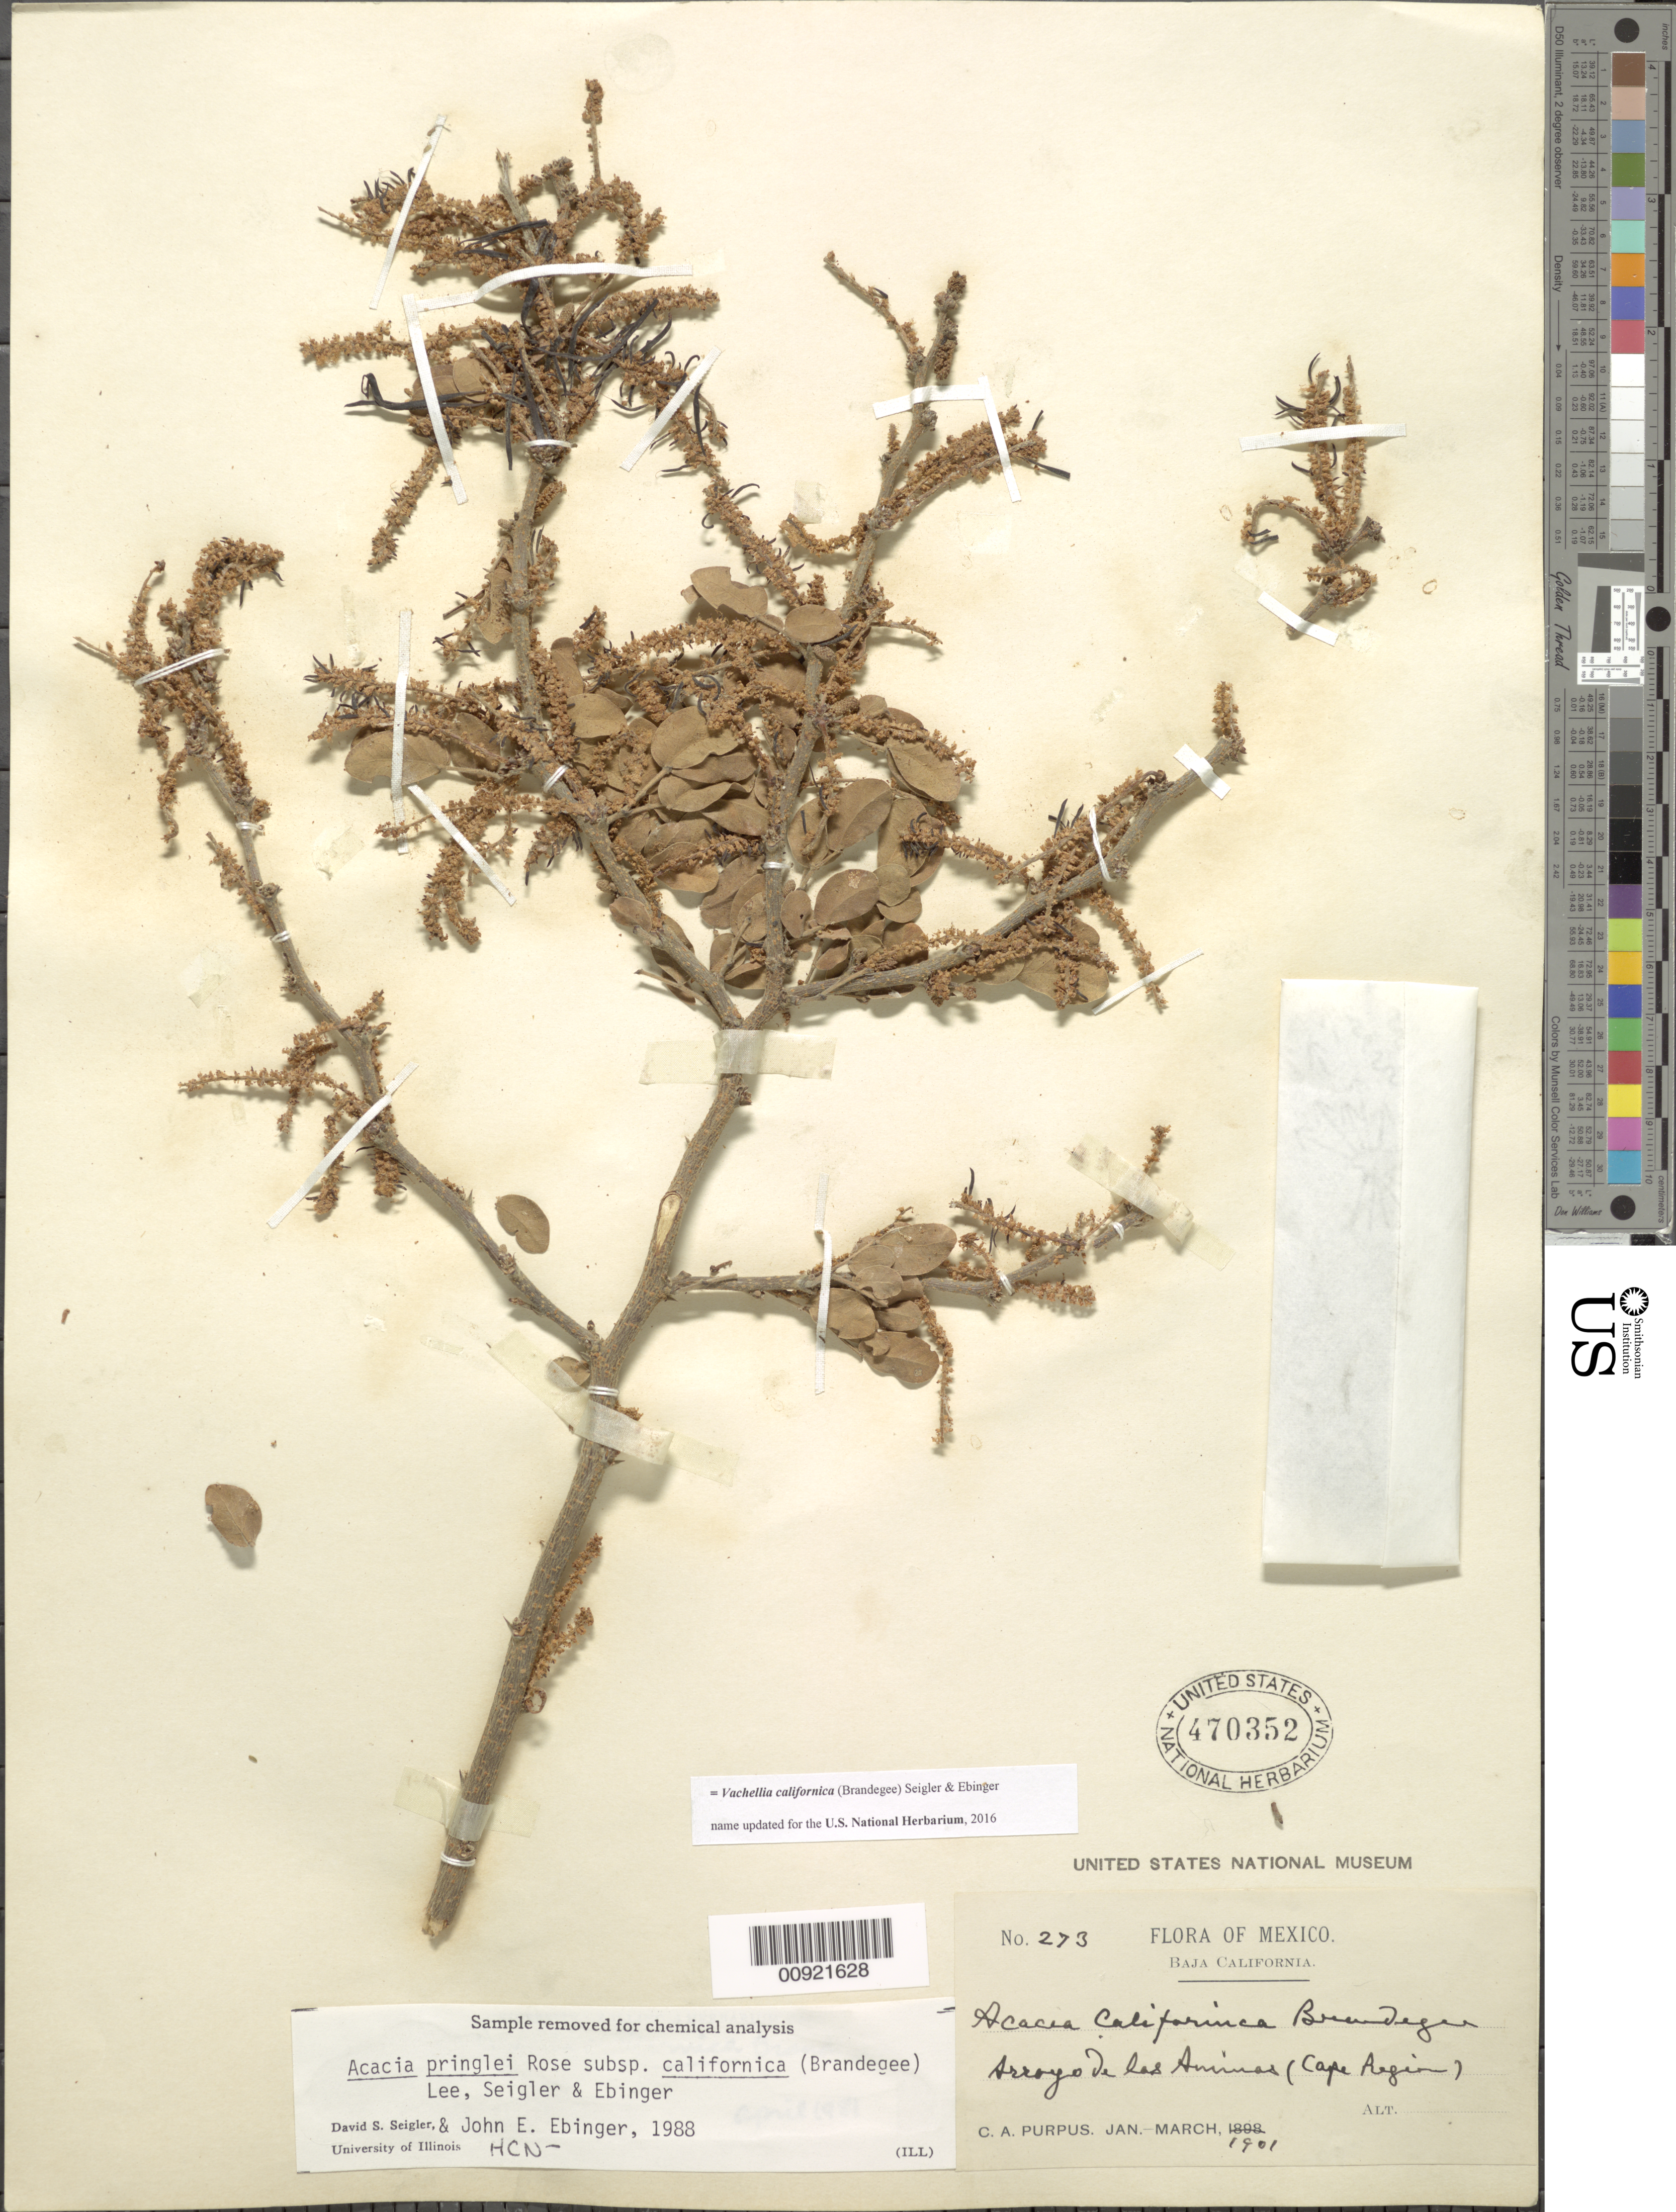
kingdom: Plantae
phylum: Tracheophyta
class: Magnoliopsida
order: Fabales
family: Fabaceae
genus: Vachellia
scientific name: Vachellia californica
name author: (Brandegee) Seigler & Ebinger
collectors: C. A. Purpus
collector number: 273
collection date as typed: Jan 1901 to -- Mar 1901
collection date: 1901-01/1901-03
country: Mexico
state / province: Baja California Sur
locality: Arroyo de las Animas (Cape Region).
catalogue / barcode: US 470352